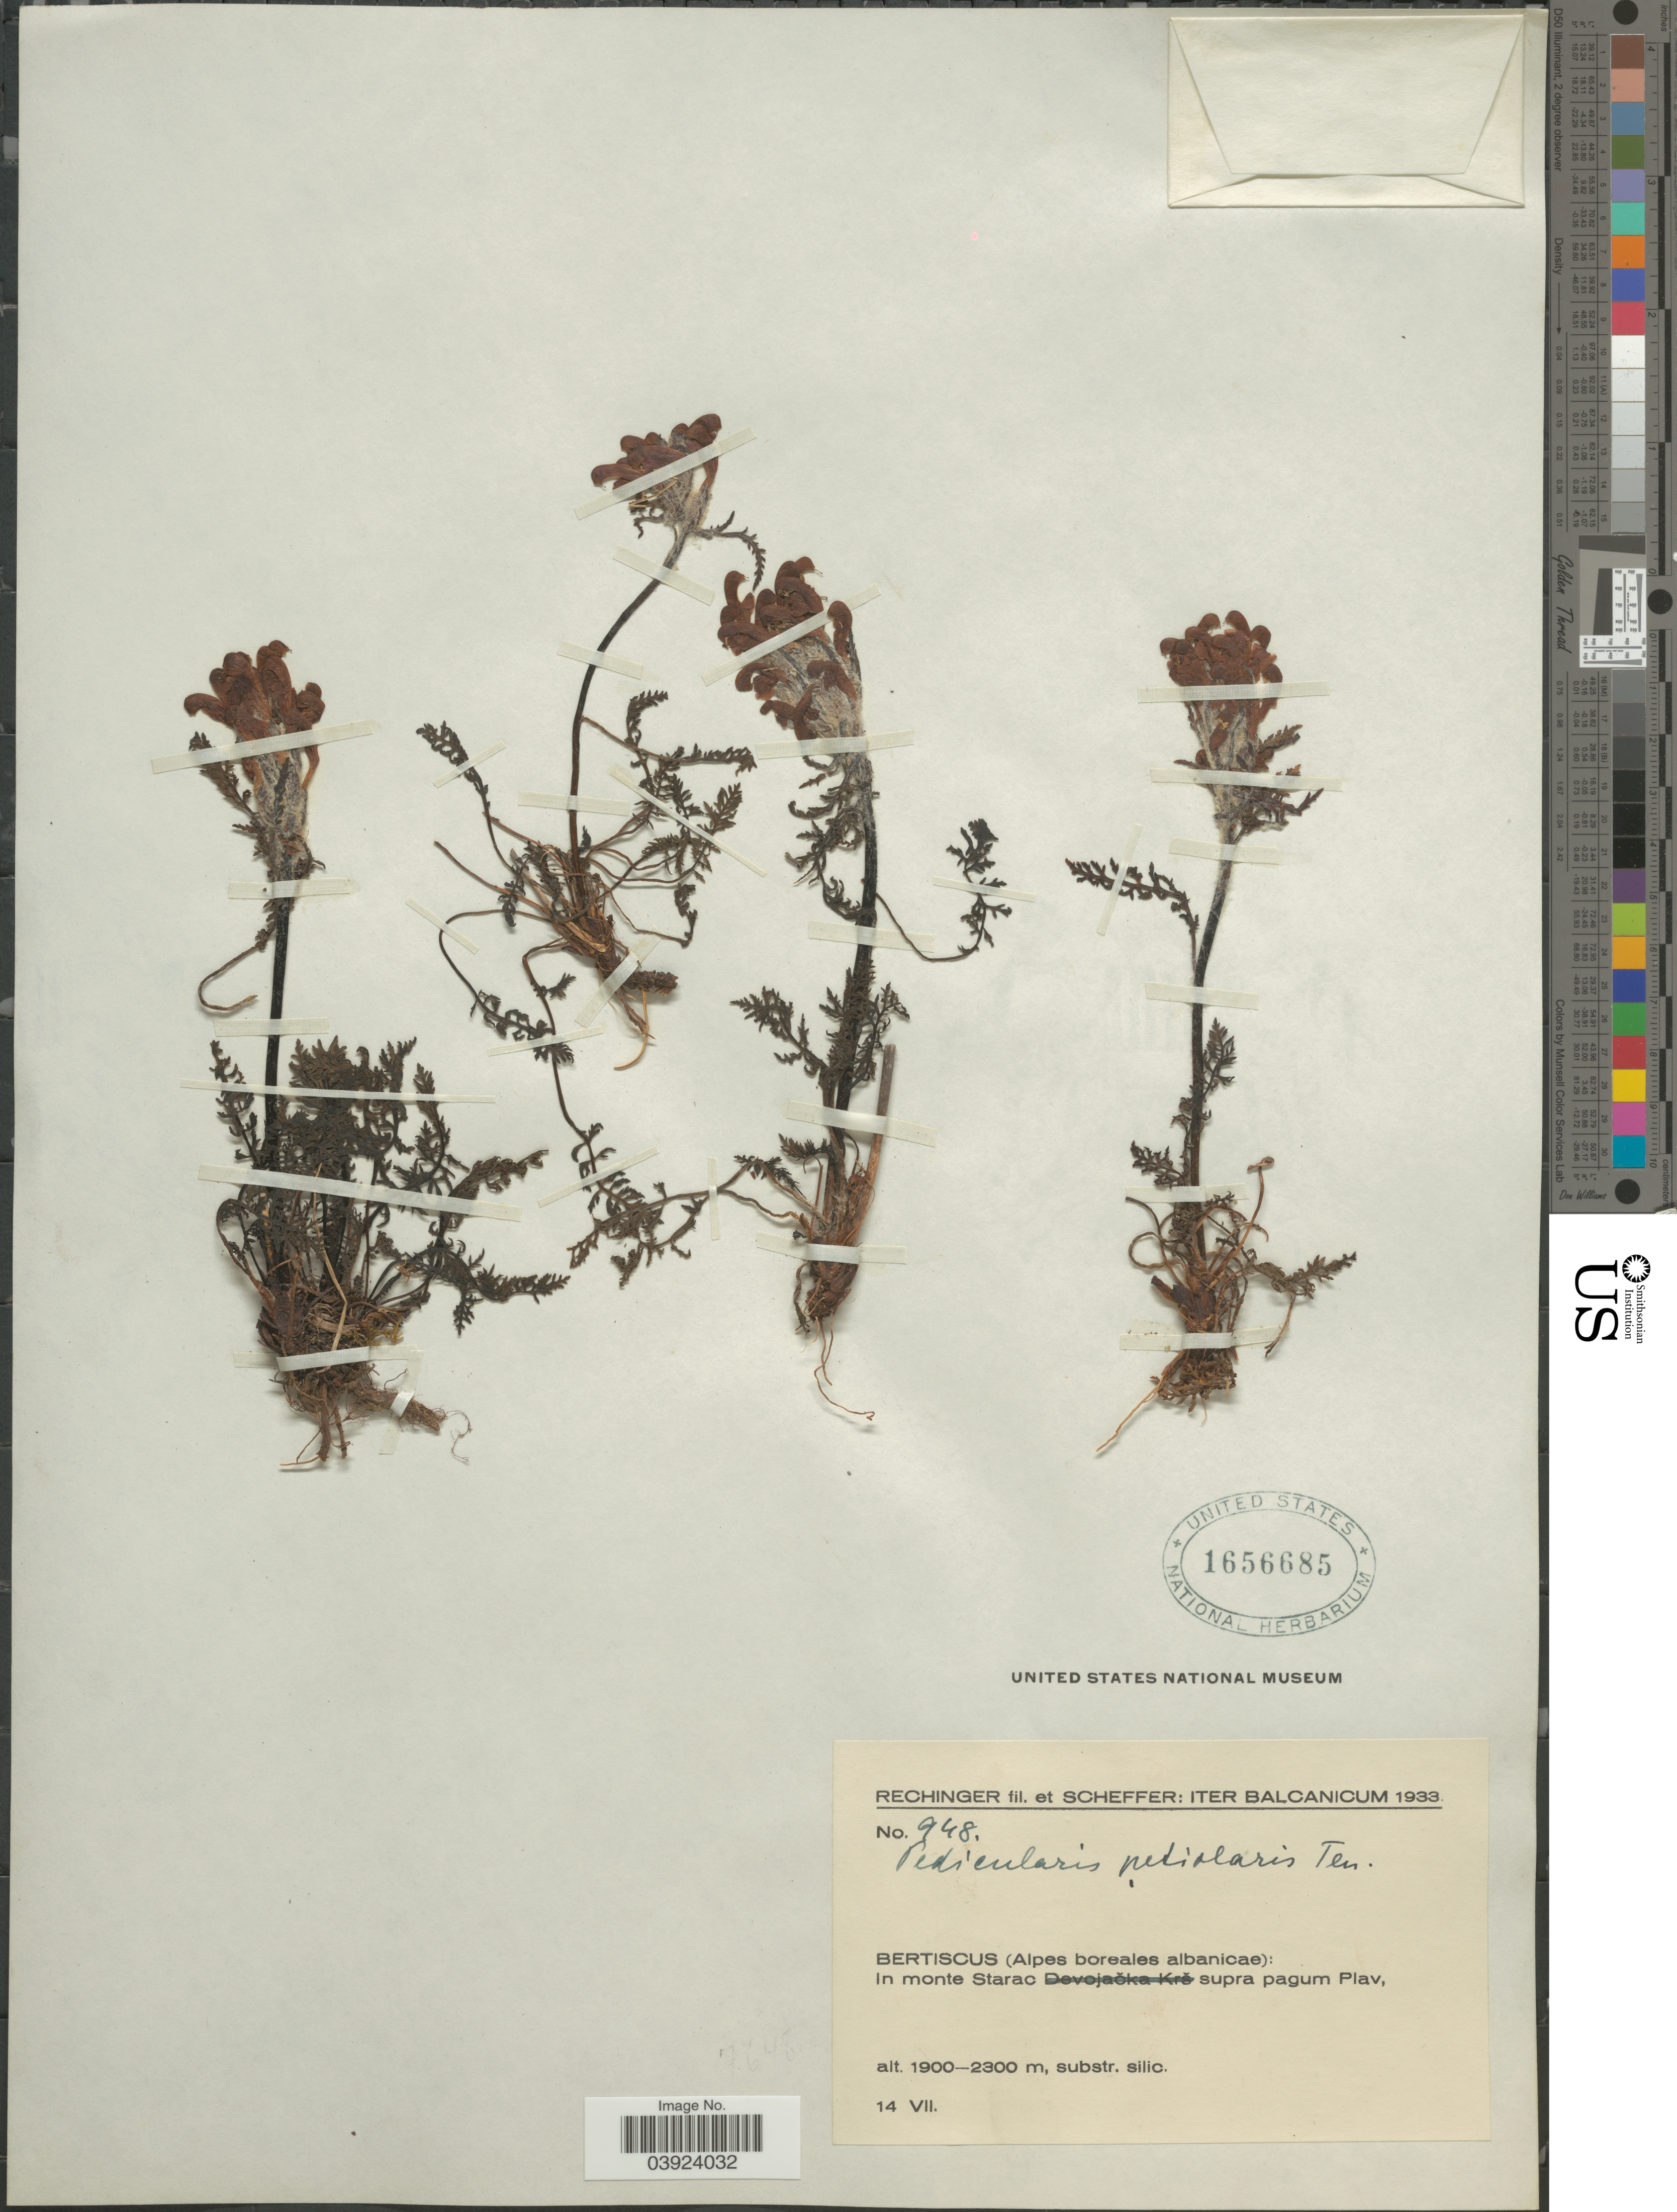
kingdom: Plantae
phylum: Tracheophyta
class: Magnoliopsida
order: Lamiales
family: Orobanchaceae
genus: Pedicularis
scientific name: Pedicularis petiolaris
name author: Ten.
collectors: -- Rechinger & Scheffer, --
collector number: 948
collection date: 1933-07-14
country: Montenegro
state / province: Plav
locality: Balcanicum. Bertiscus (Alpes boreales albanicae): In monte Starac supra pagum Plav.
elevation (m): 1900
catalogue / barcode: US 1656685